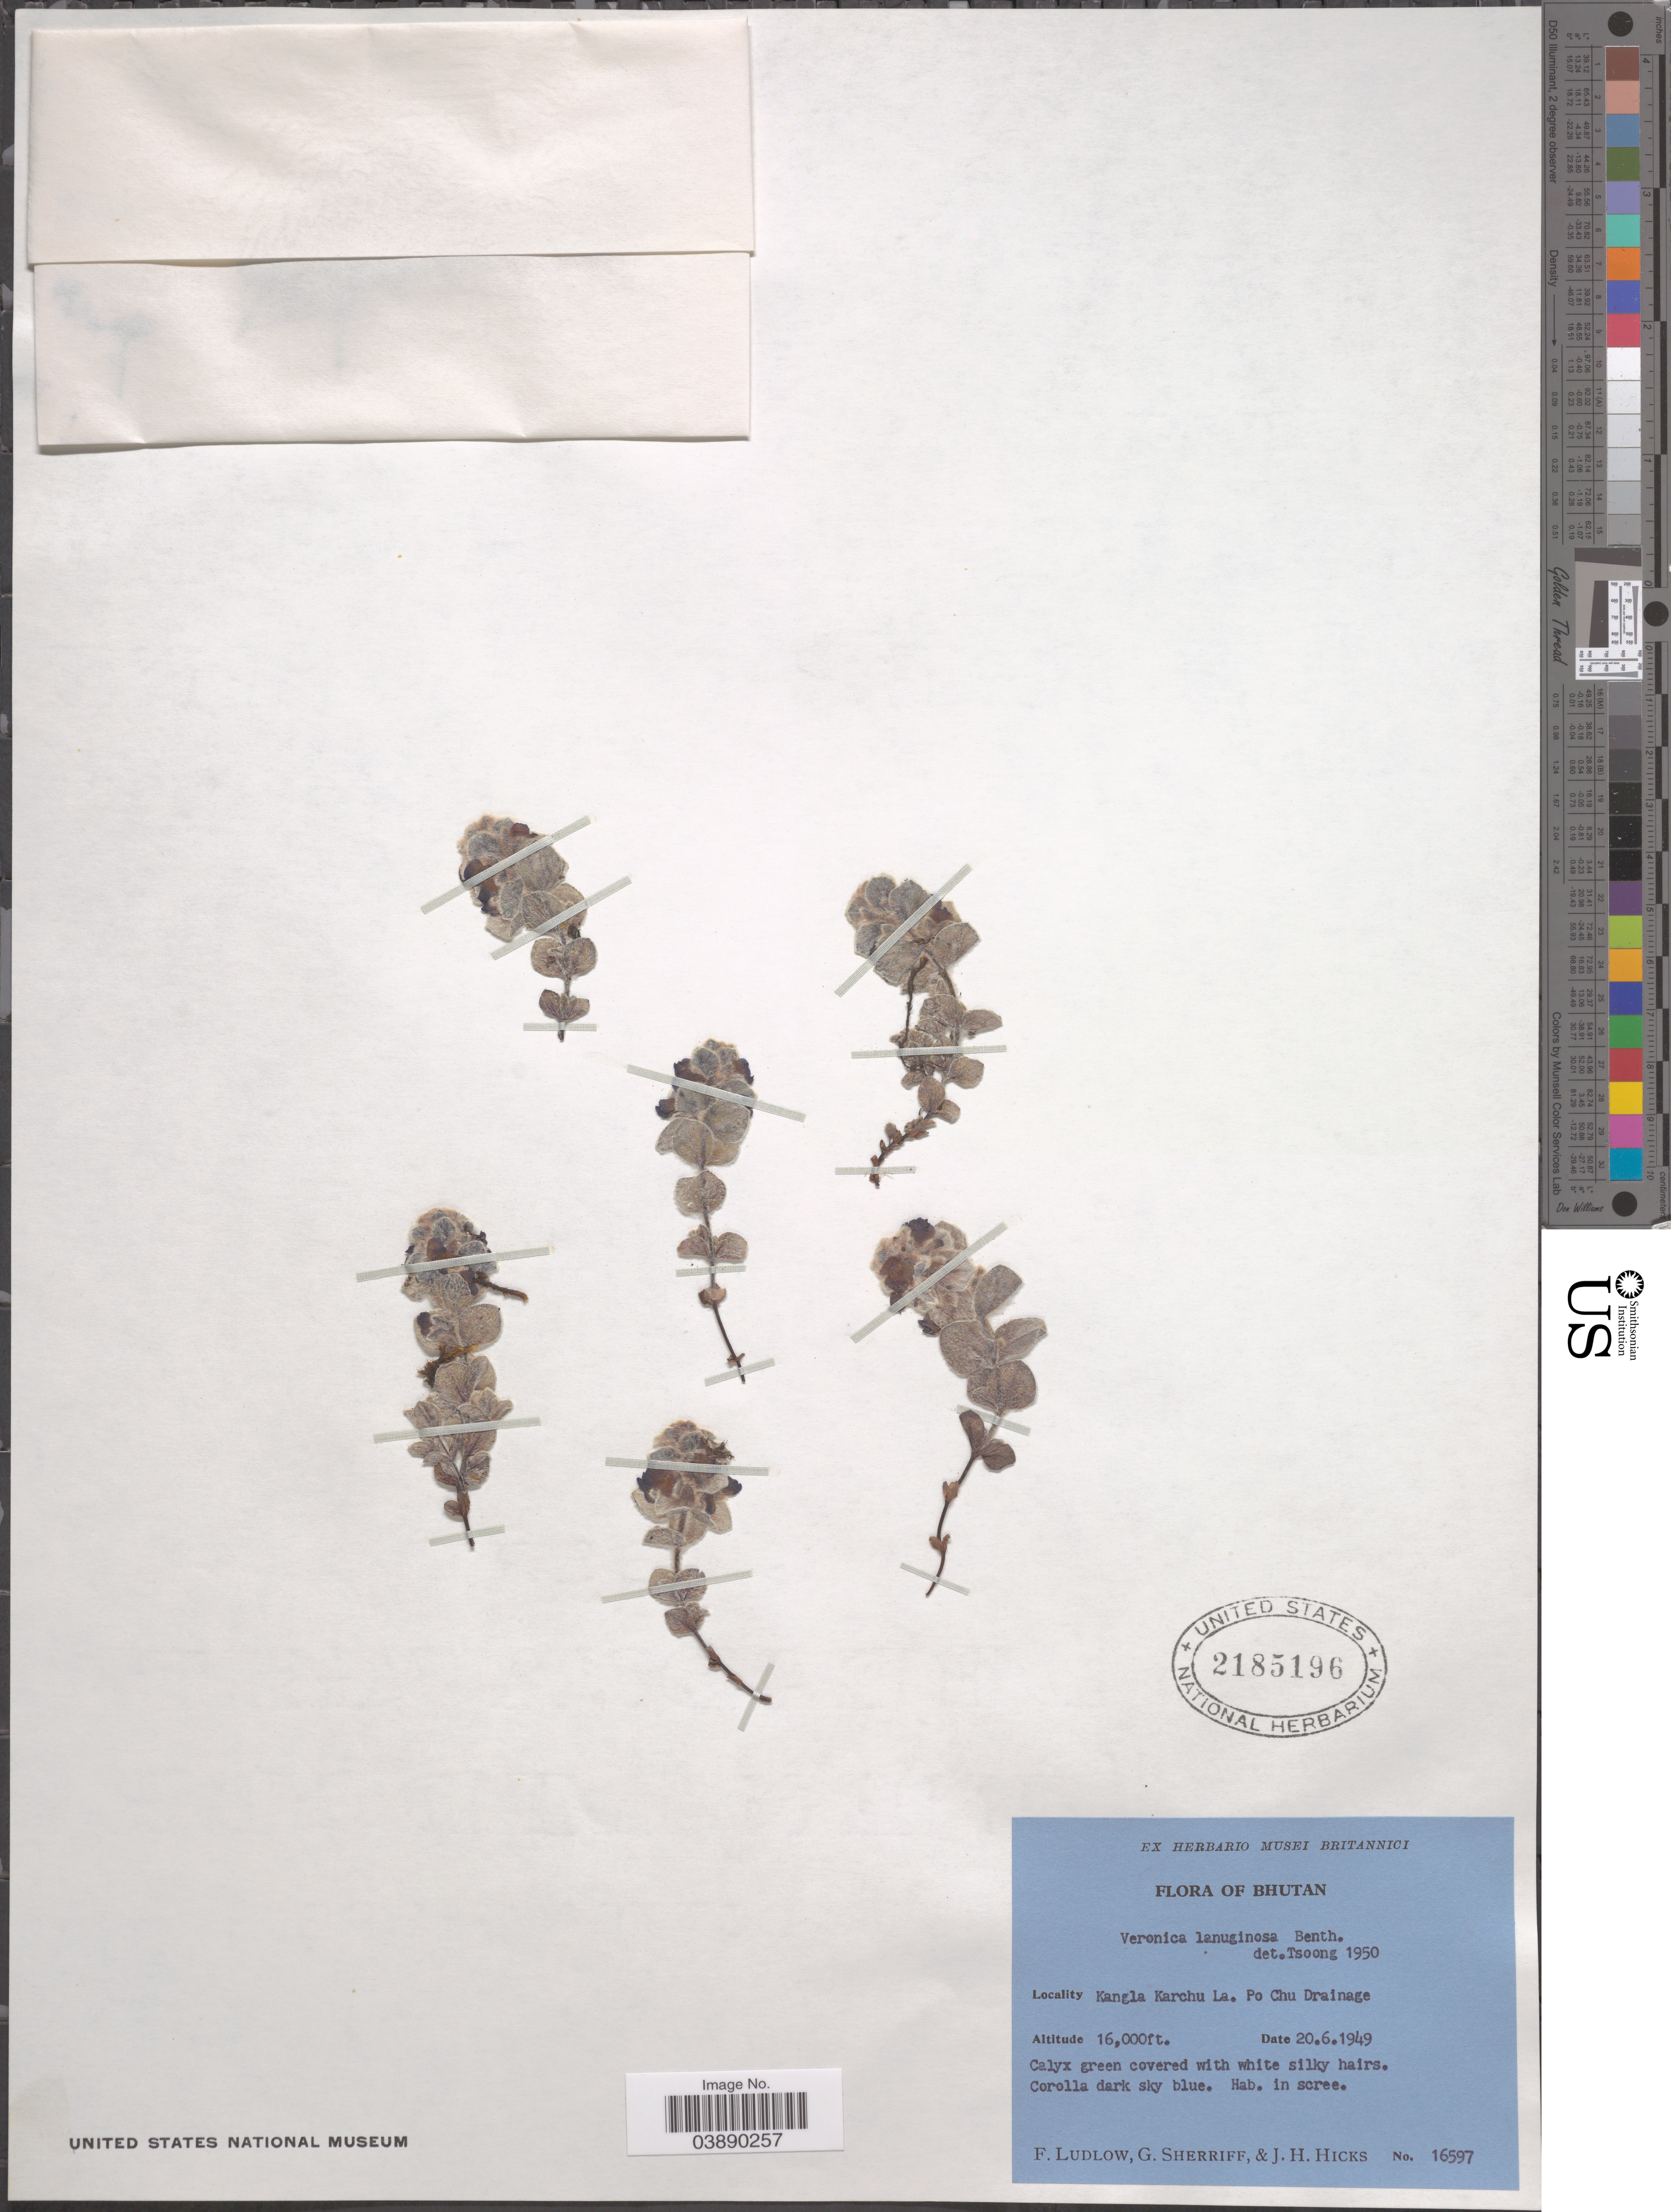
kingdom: Plantae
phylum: Tracheophyta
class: Magnoliopsida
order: Lamiales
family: Plantaginaceae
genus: Veronica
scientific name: Veronica lanuginosa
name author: Benth. ex Hook. f.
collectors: F. Ludlow, G. Sherriff & J. H. Hicks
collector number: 16597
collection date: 1949-06-20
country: Bhutan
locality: Kangla Karchu La. Po Chu Drainage.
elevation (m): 4877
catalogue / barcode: US 2185196